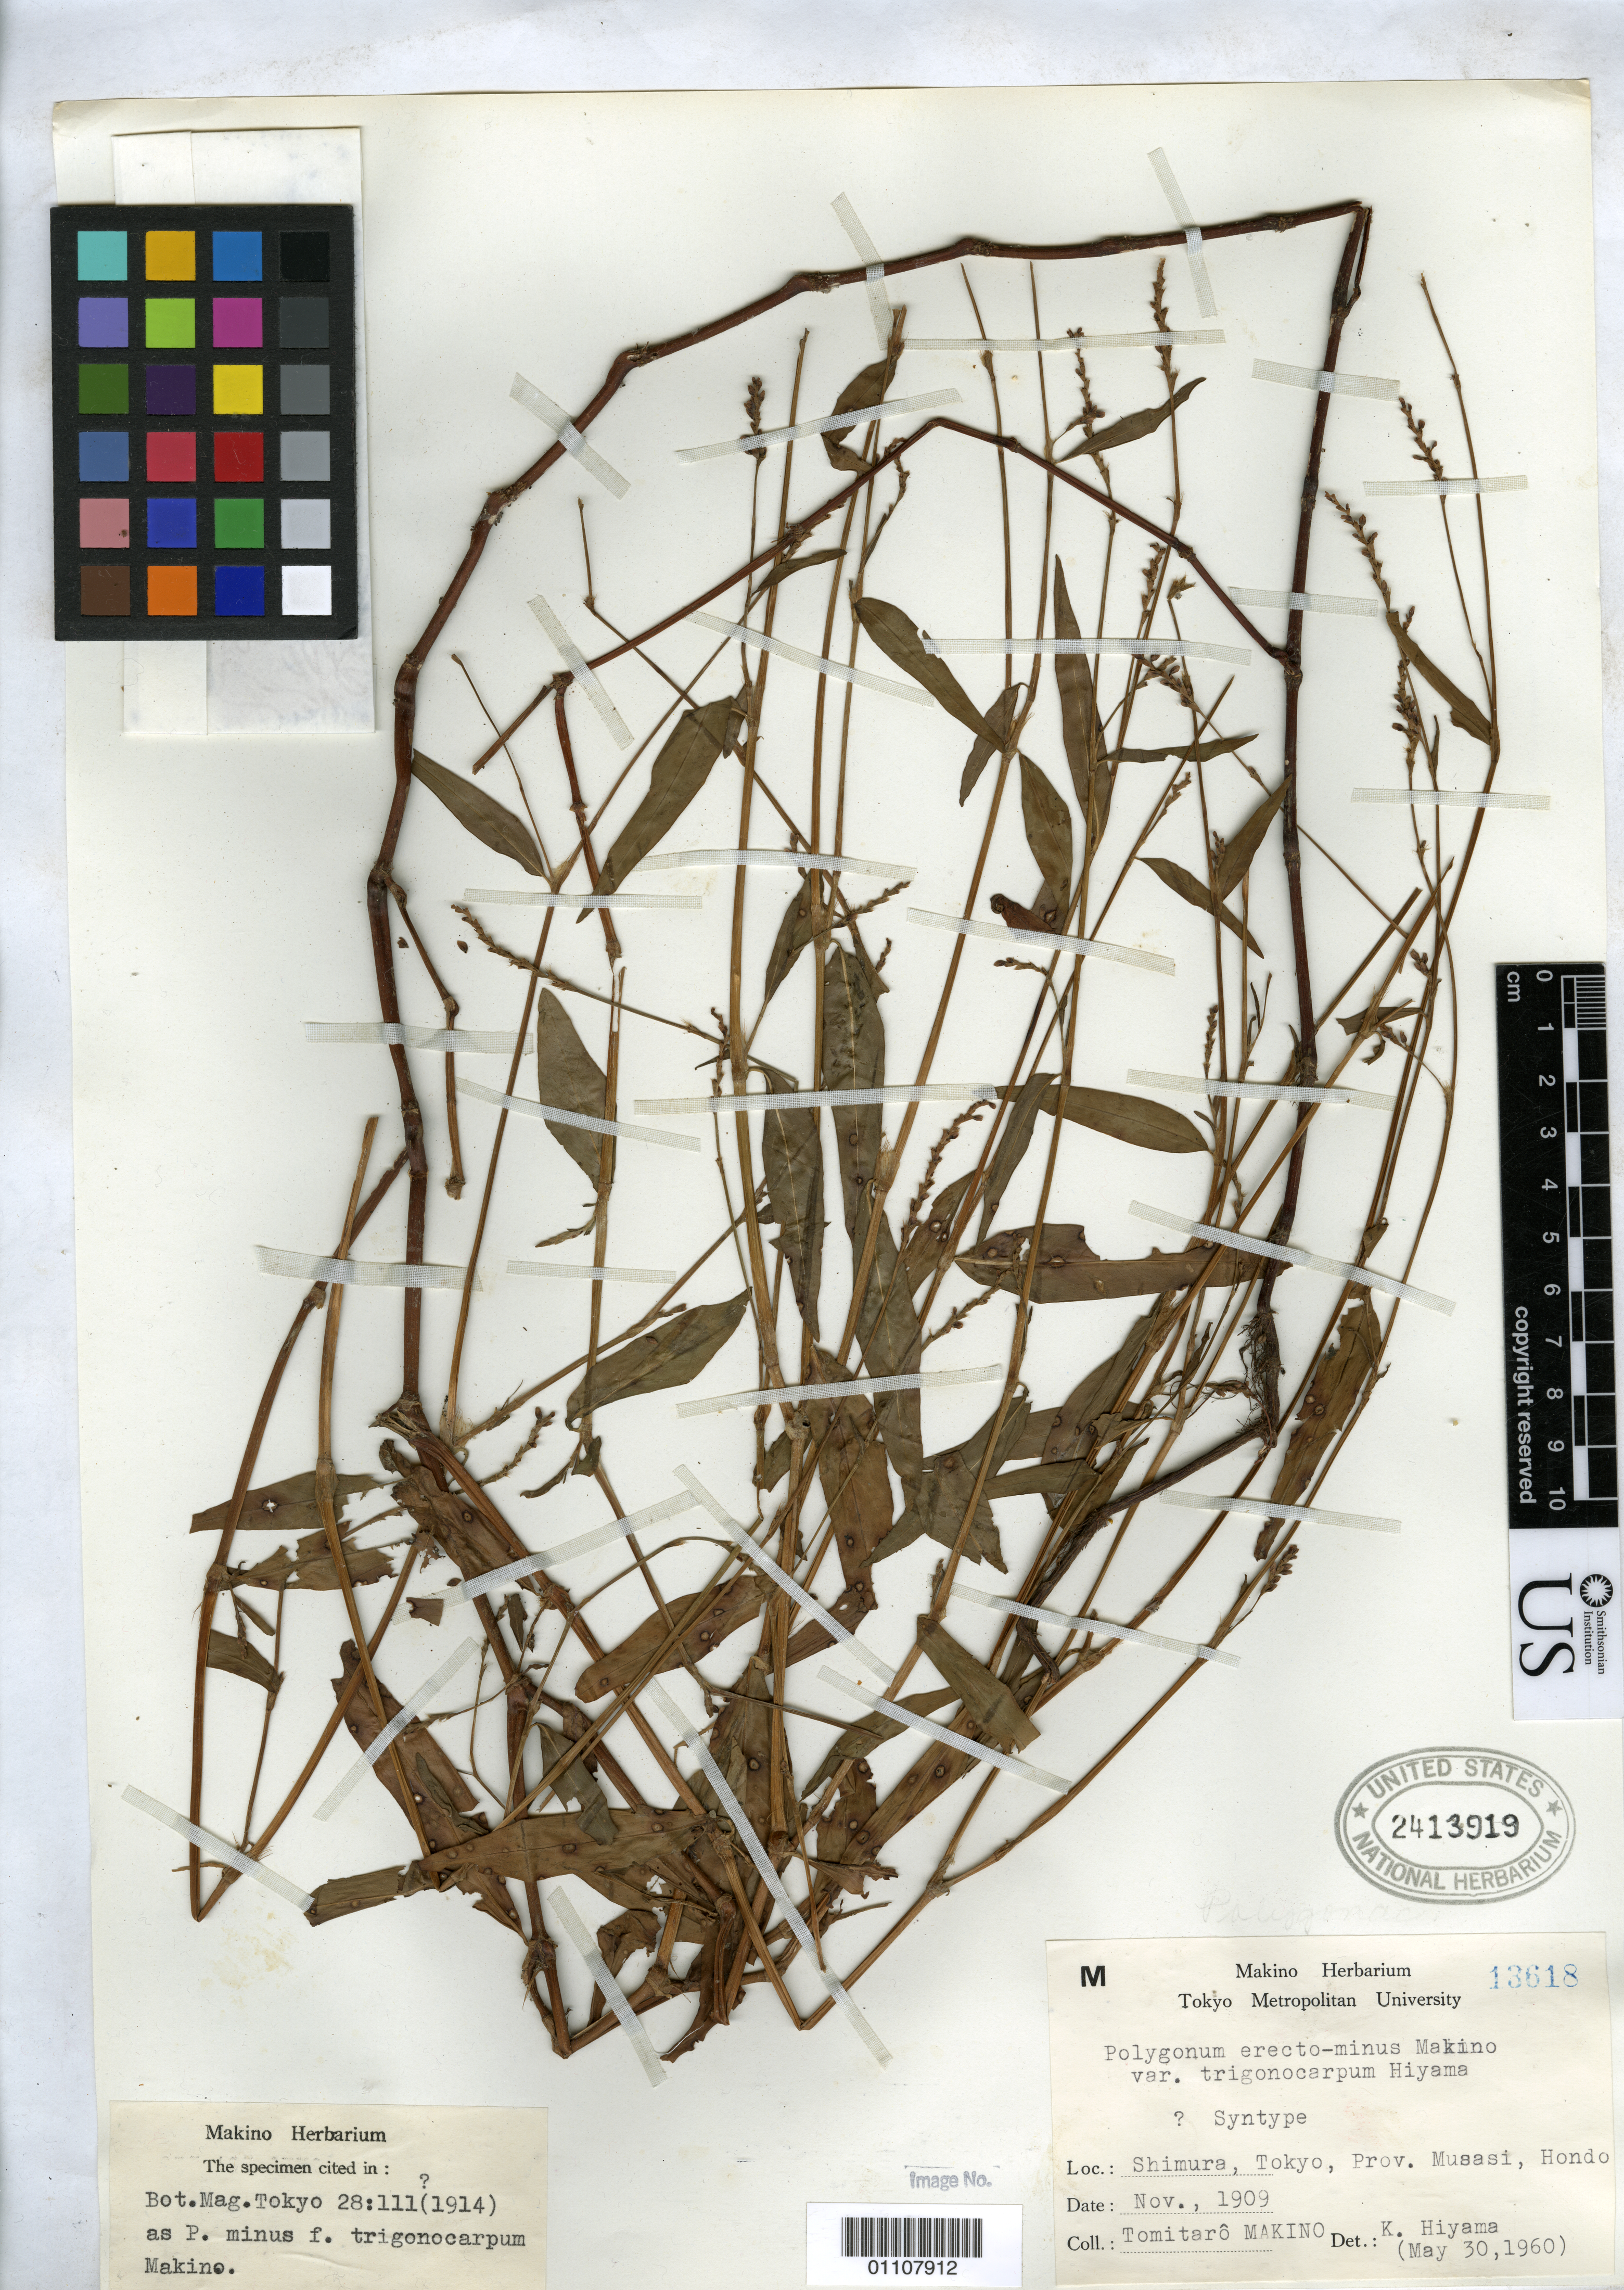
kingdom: Plantae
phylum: Tracheophyta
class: Magnoliopsida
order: Caryophyllales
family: Polygonaceae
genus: Polygonum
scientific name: Polygonum minus f. trigonocarpum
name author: Makino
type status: Syntype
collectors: T. Makino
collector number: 13618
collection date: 1909-11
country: Japan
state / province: Tokyo, Federal City of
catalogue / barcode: US 2413919